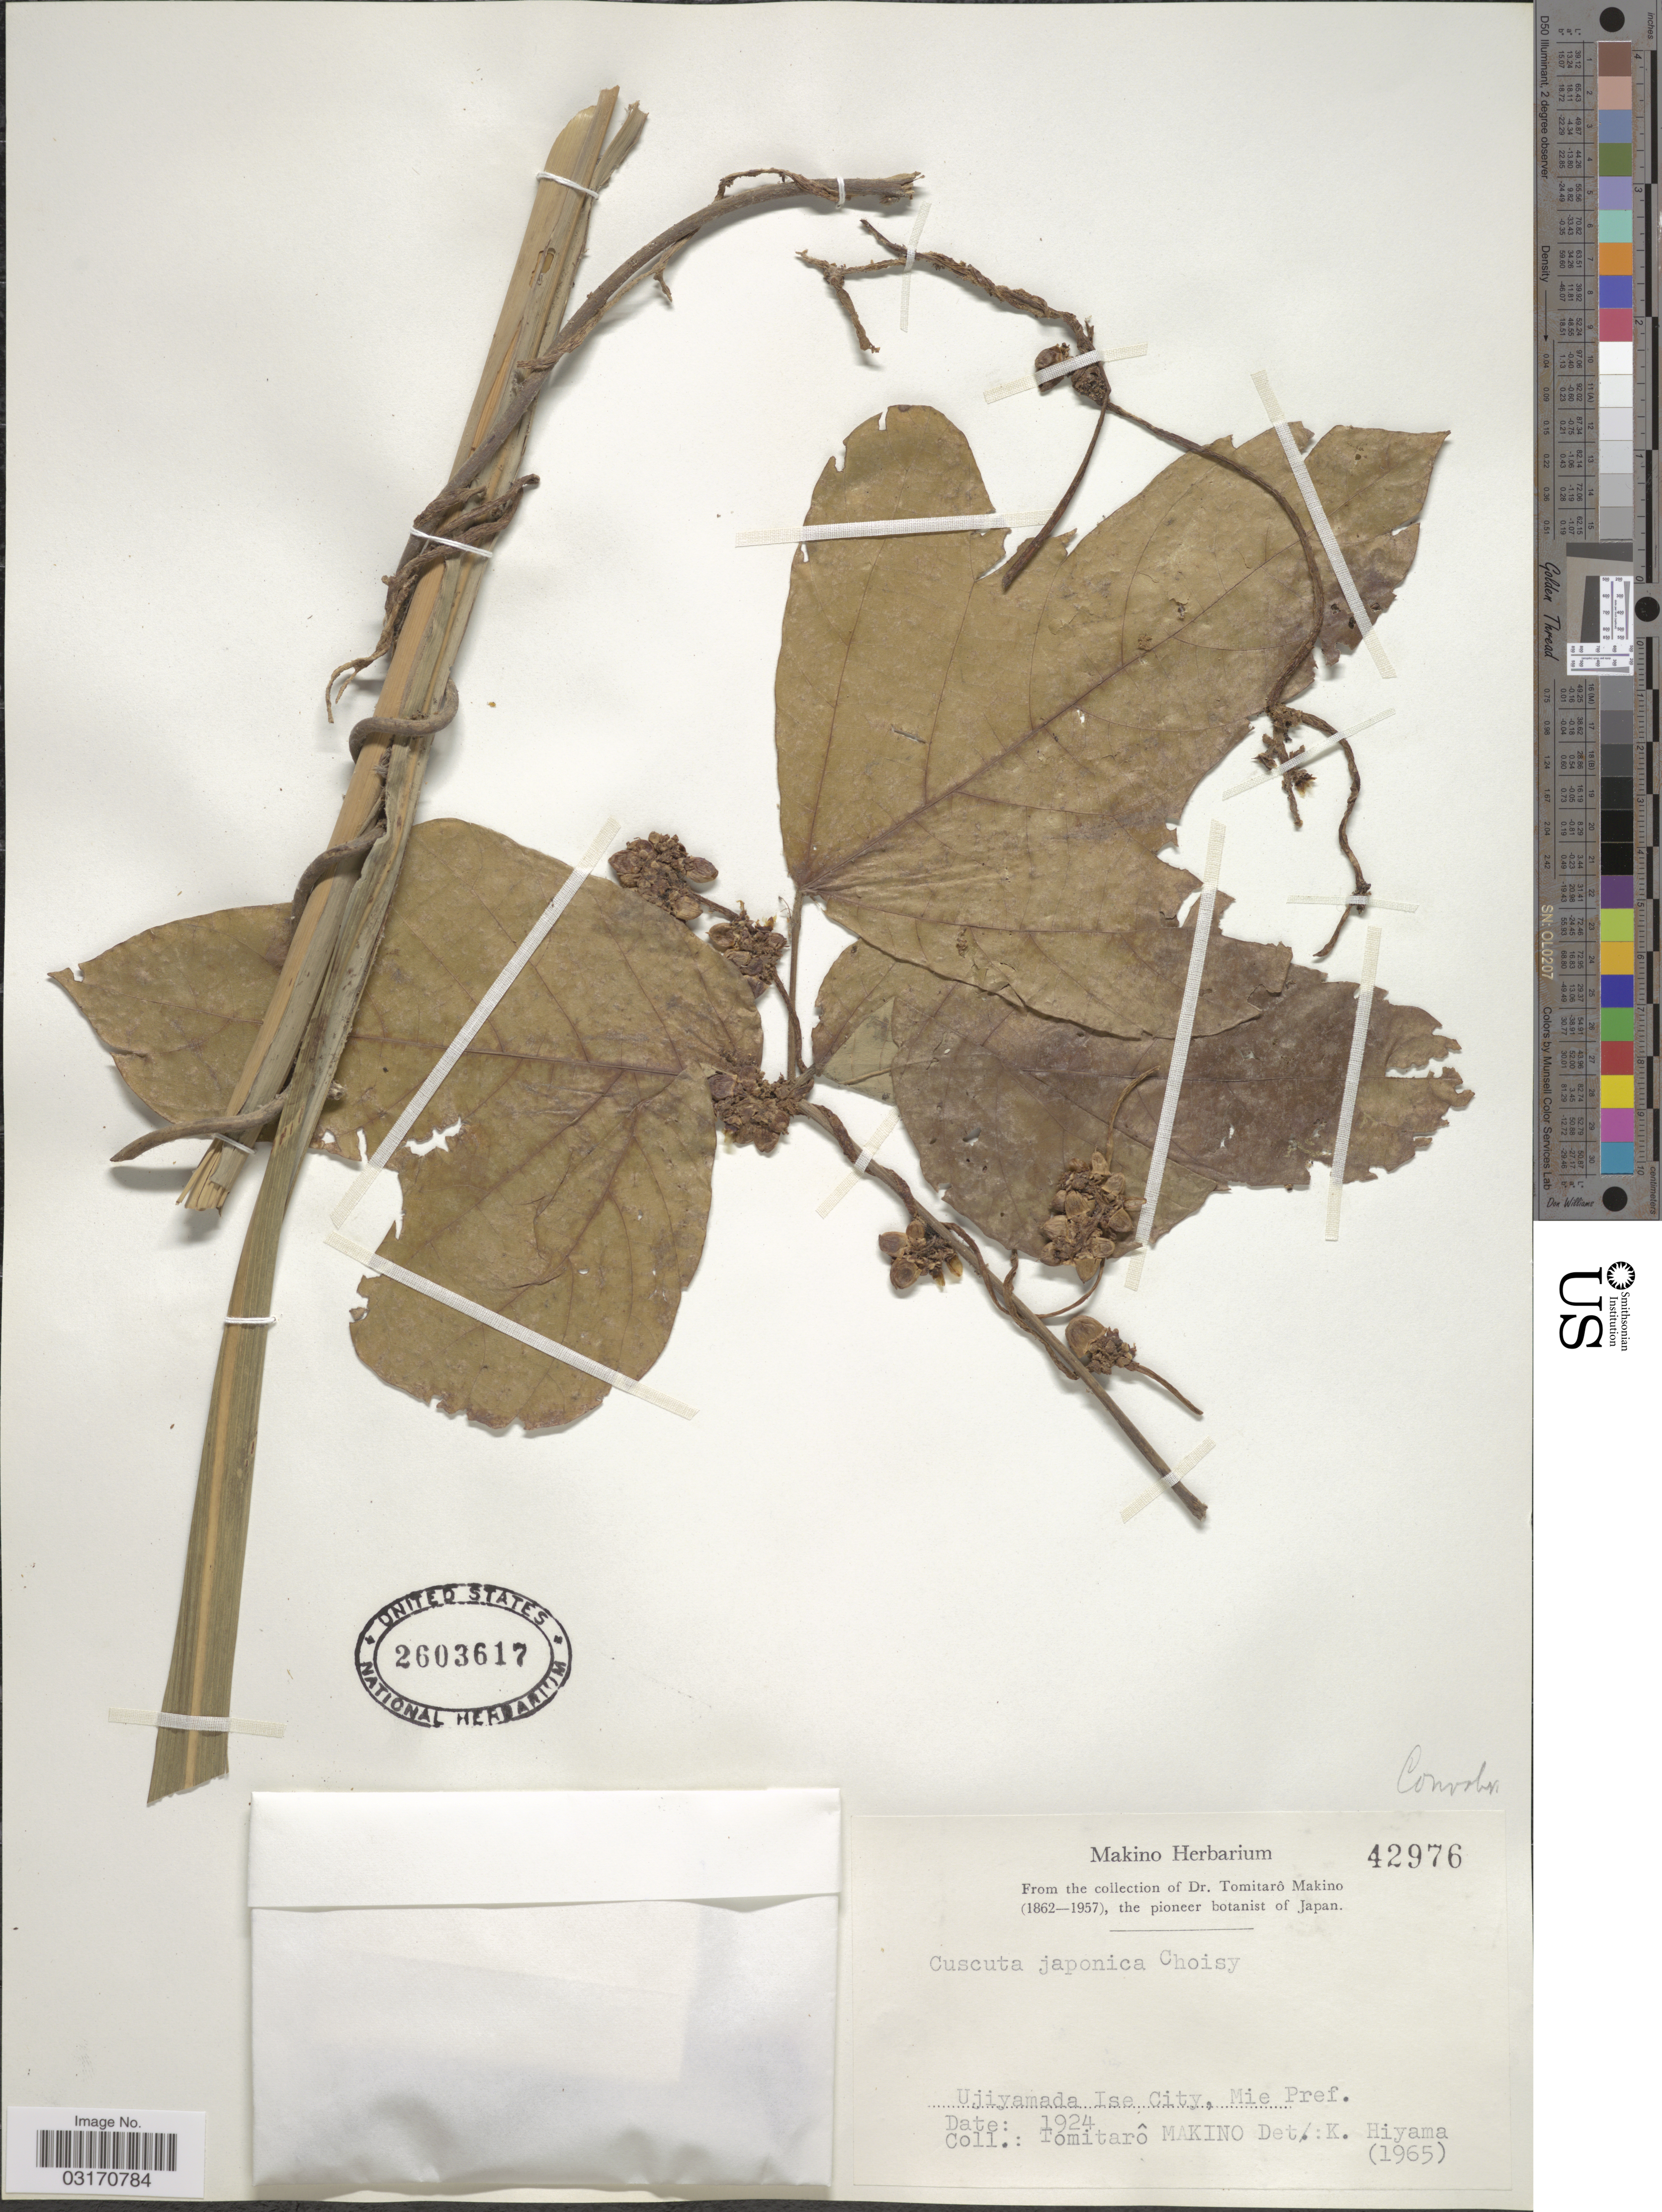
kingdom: Plantae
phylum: Tracheophyta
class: Magnoliopsida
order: Solanales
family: Convolvulaceae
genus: Cuscuta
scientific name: Cuscuta japonica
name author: Choisy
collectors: T. Makino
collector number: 42976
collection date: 1924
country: Japan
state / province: Mie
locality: Ujiyamada Ise City, Mie Pref.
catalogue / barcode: US 2603617